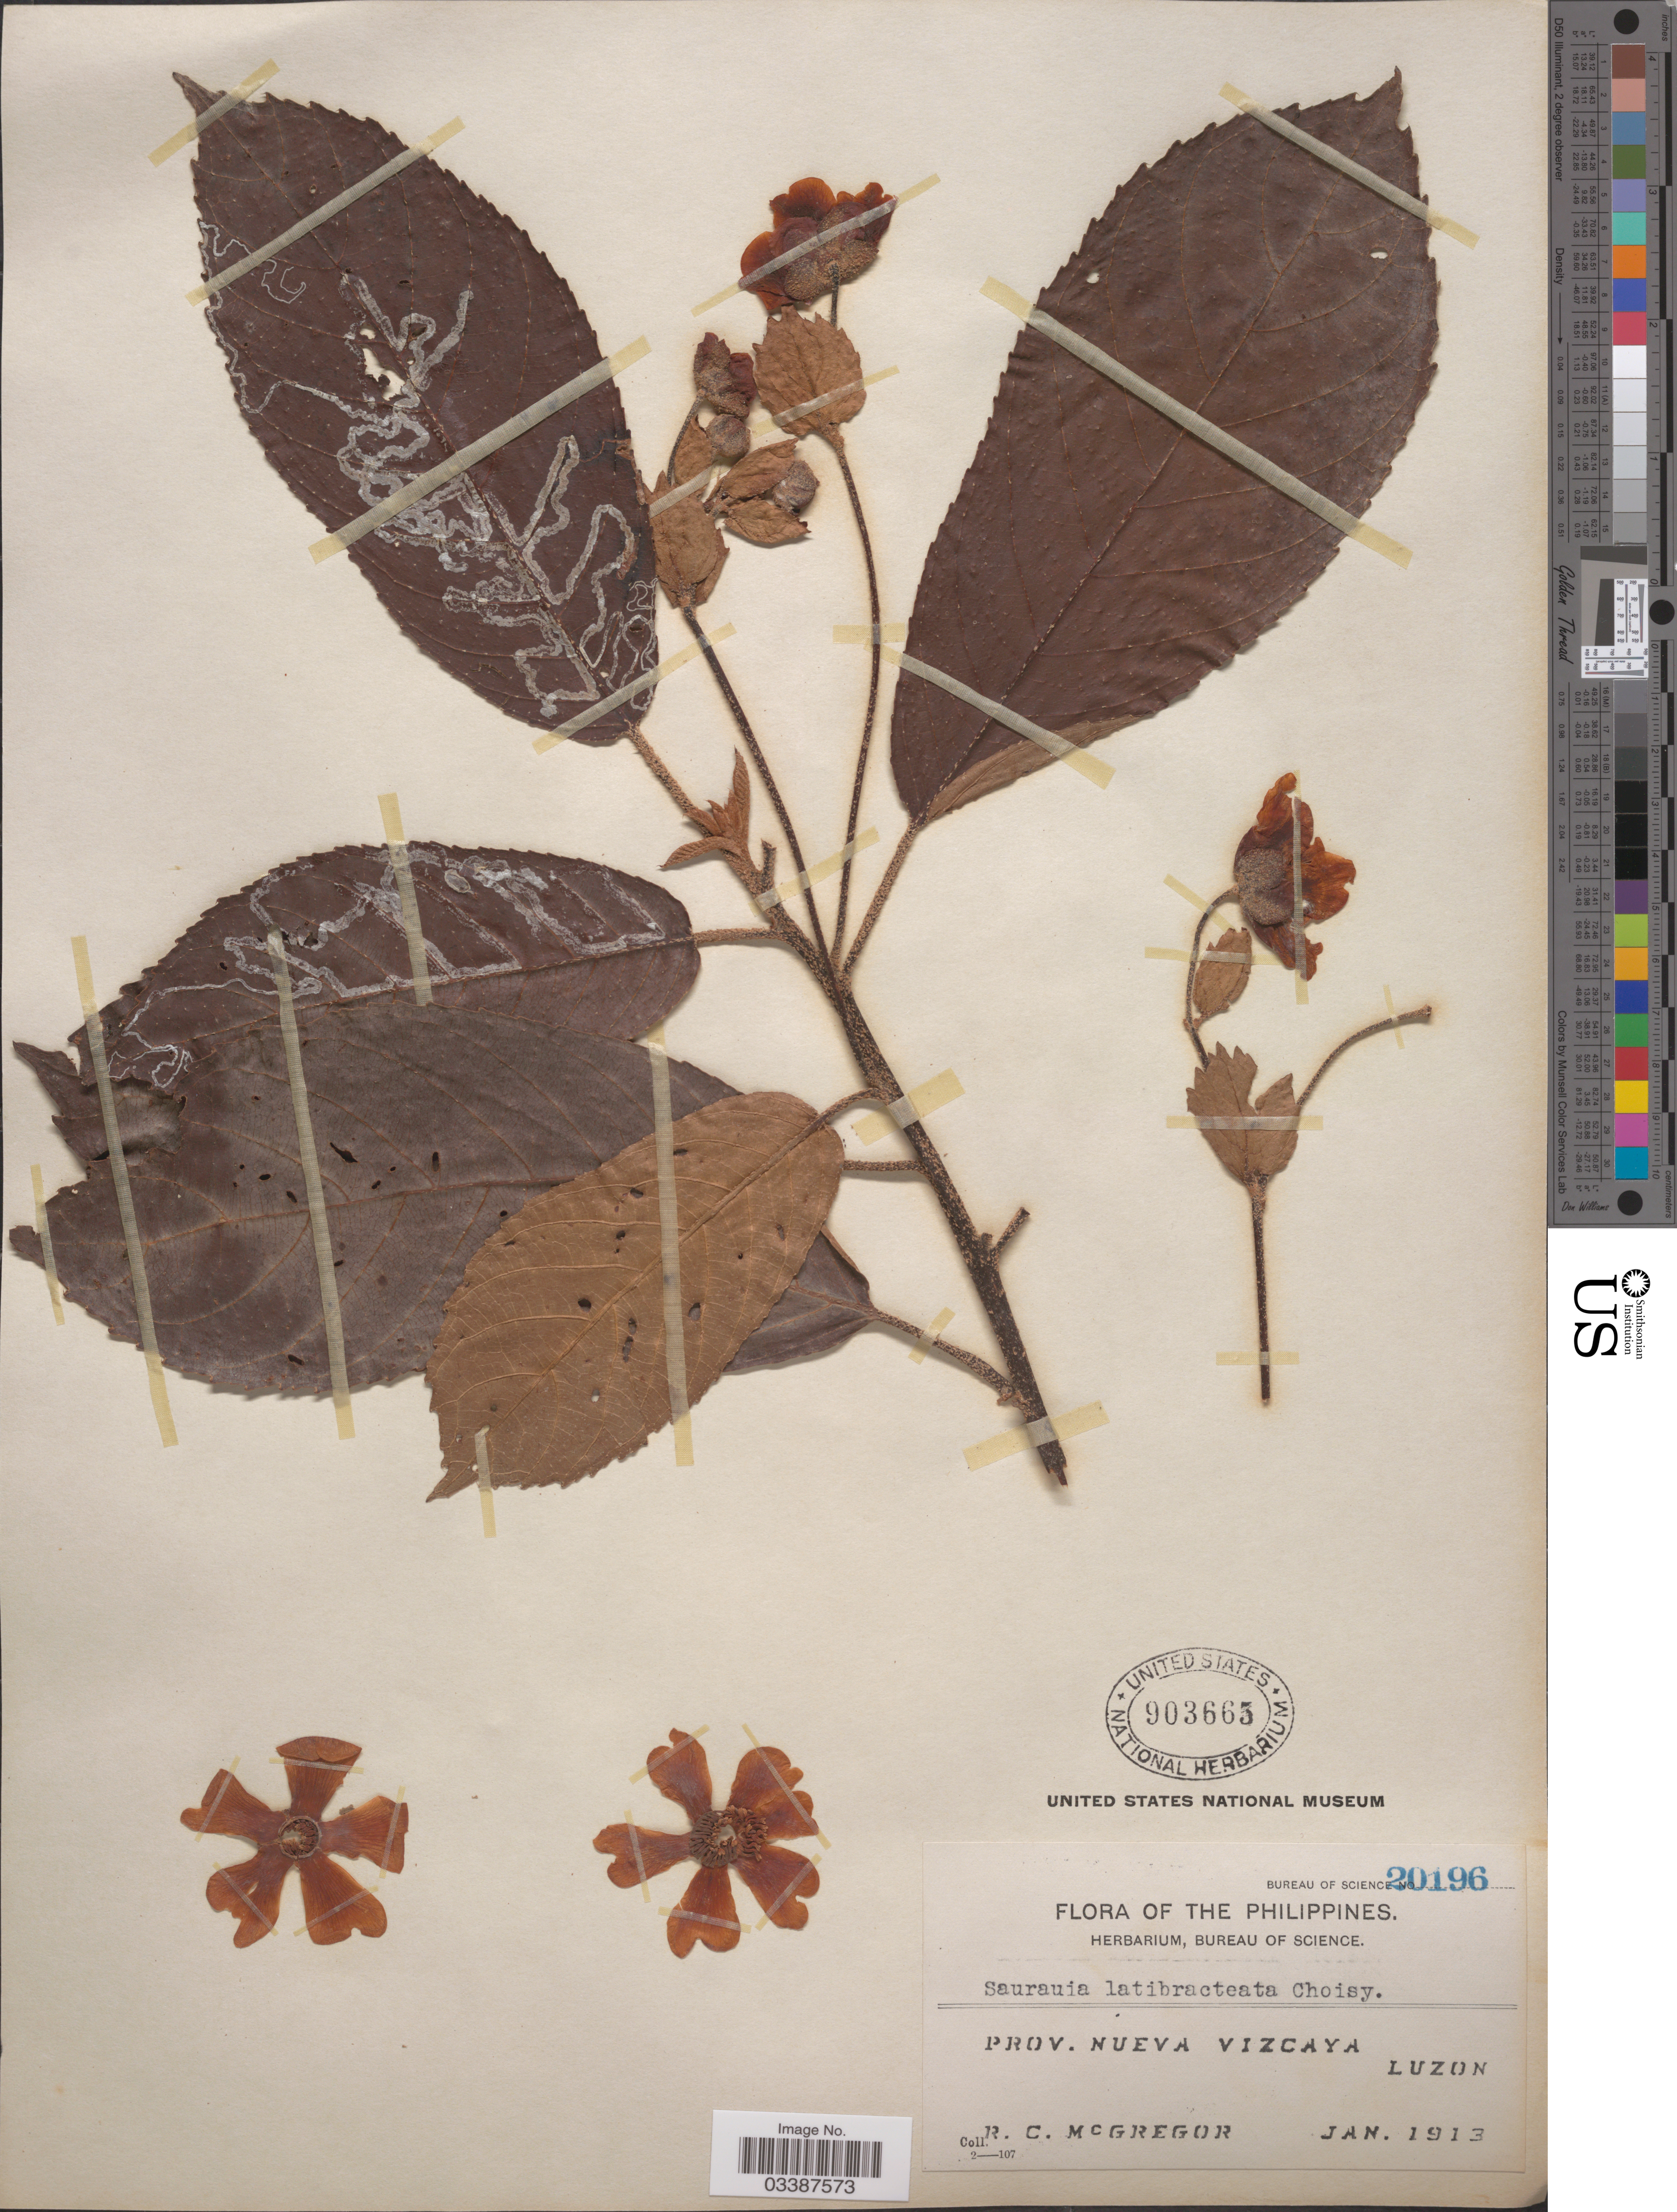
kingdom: Plantae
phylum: Tracheophyta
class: Magnoliopsida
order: Ericales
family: Actinidiaceae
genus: Saurauia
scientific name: Saurauia latibracteata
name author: Choisy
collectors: R. C. McGregor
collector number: Bureau of Science 20196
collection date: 1913-01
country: Philippines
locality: Prov. Nueva Vizcaya, Luzon.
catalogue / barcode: US 903665